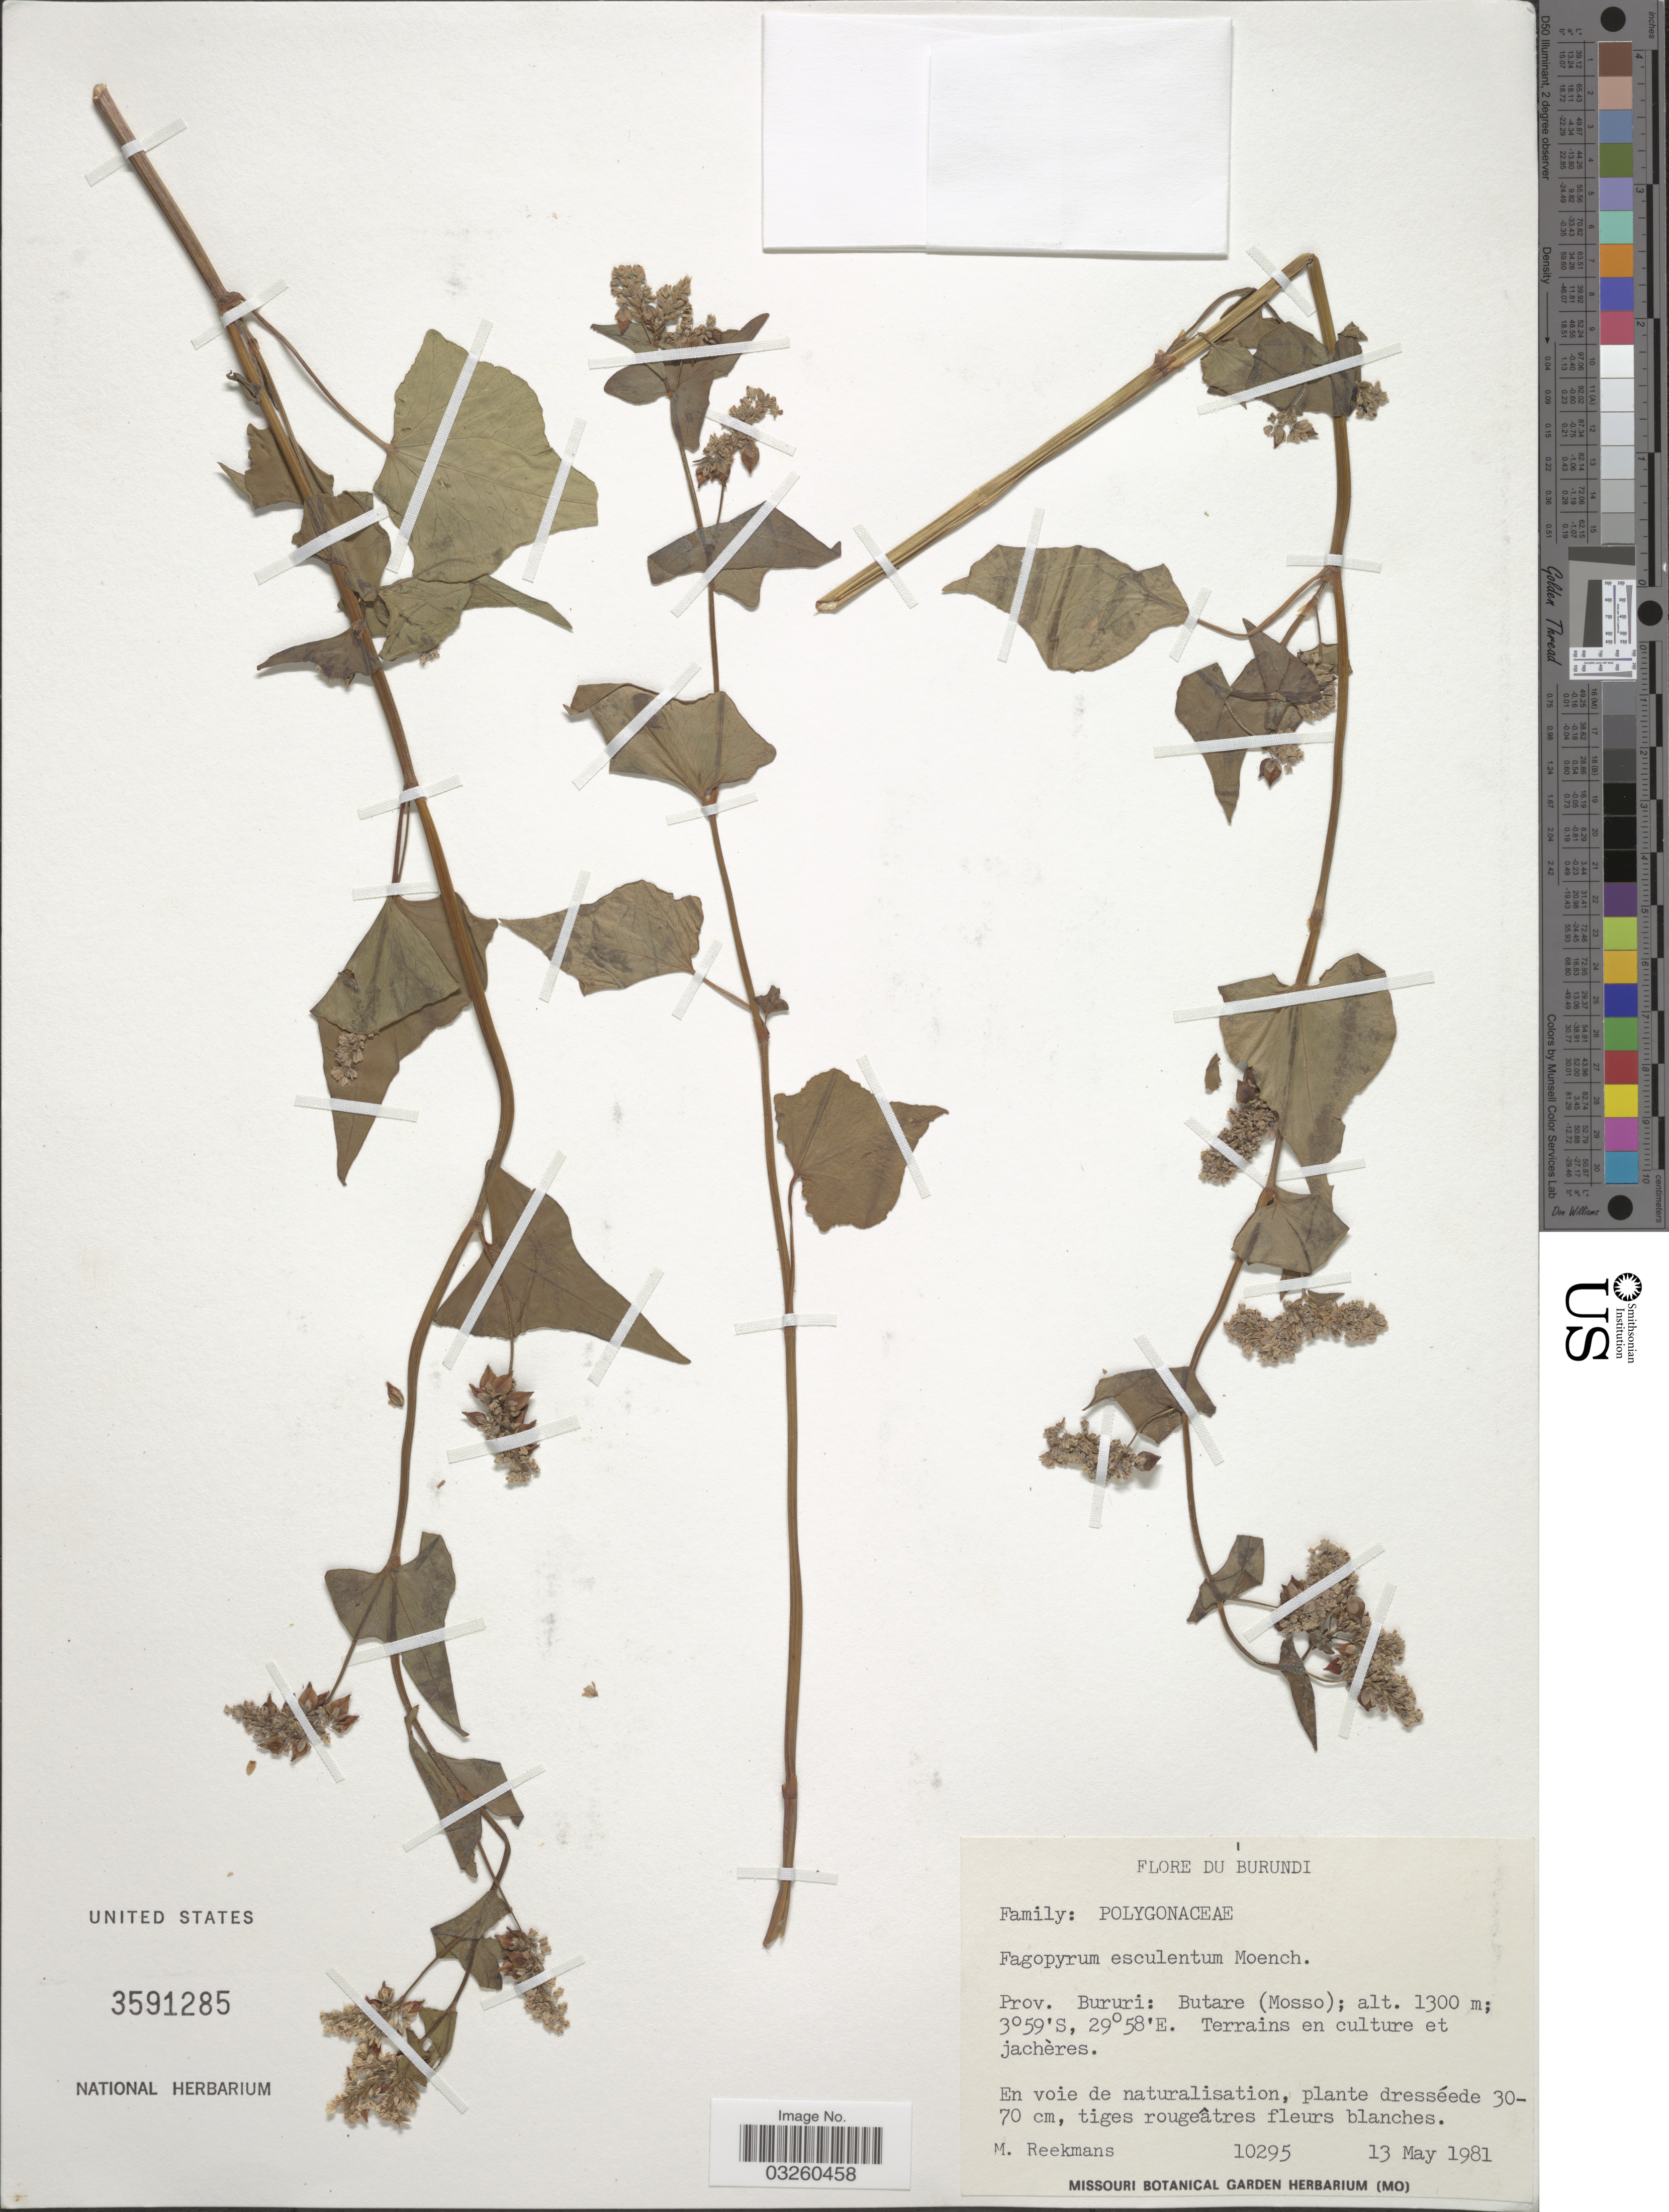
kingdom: Plantae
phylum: Tracheophyta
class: Magnoliopsida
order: Caryophyllales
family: Polygonaceae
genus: Fagopyrum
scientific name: Fagopyrum esculentum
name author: Moench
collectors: M. Reekmans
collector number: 10295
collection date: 1981-05-13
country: Burundi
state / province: Bururi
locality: Prov. Bururi: Butare (Mosso).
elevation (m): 1300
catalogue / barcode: US 3591285